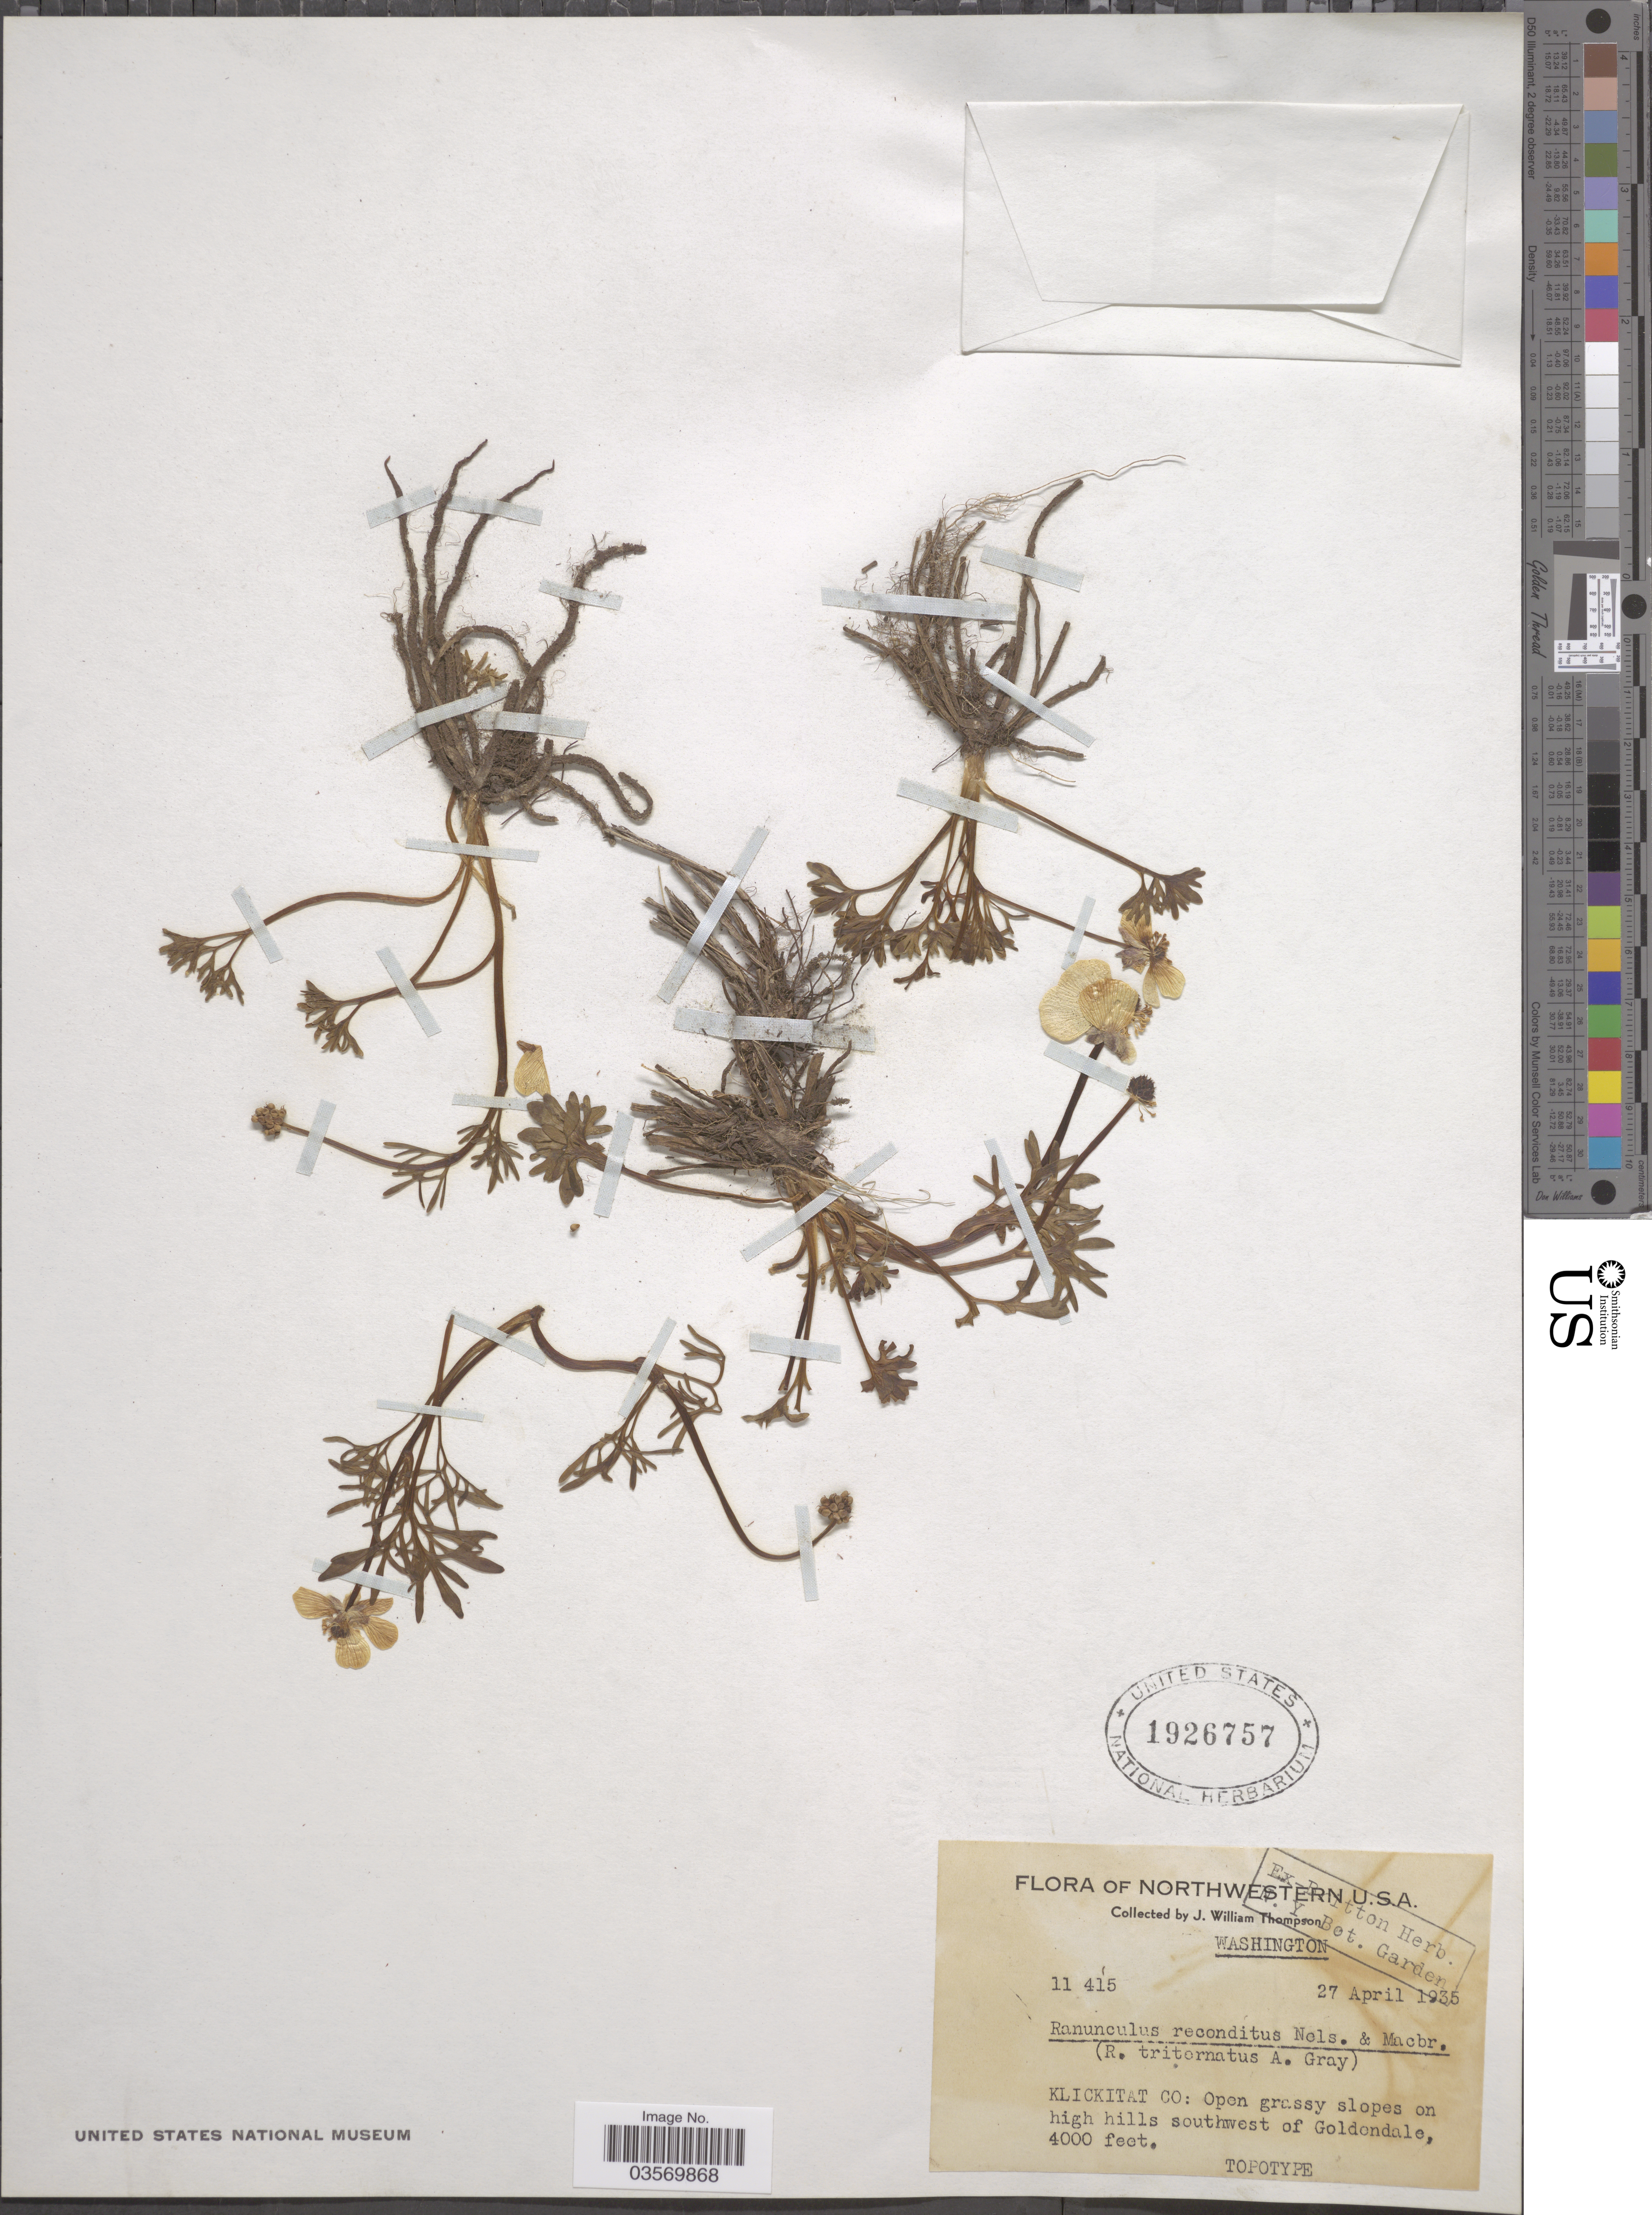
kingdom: Plantae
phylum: Tracheophyta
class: Magnoliopsida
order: Ranunculales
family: Ranunculaceae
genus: Ranunculus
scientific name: Ranunculus triternatus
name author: A. Gray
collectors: J. W. Thompson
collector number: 11415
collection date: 1935-04-27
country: United States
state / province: Washington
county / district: Klickitat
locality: Northwestern U.S.A. Klickitat Co: open grassy slopes on high hills southwest of Goldendale.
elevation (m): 1219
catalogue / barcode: US 1926757